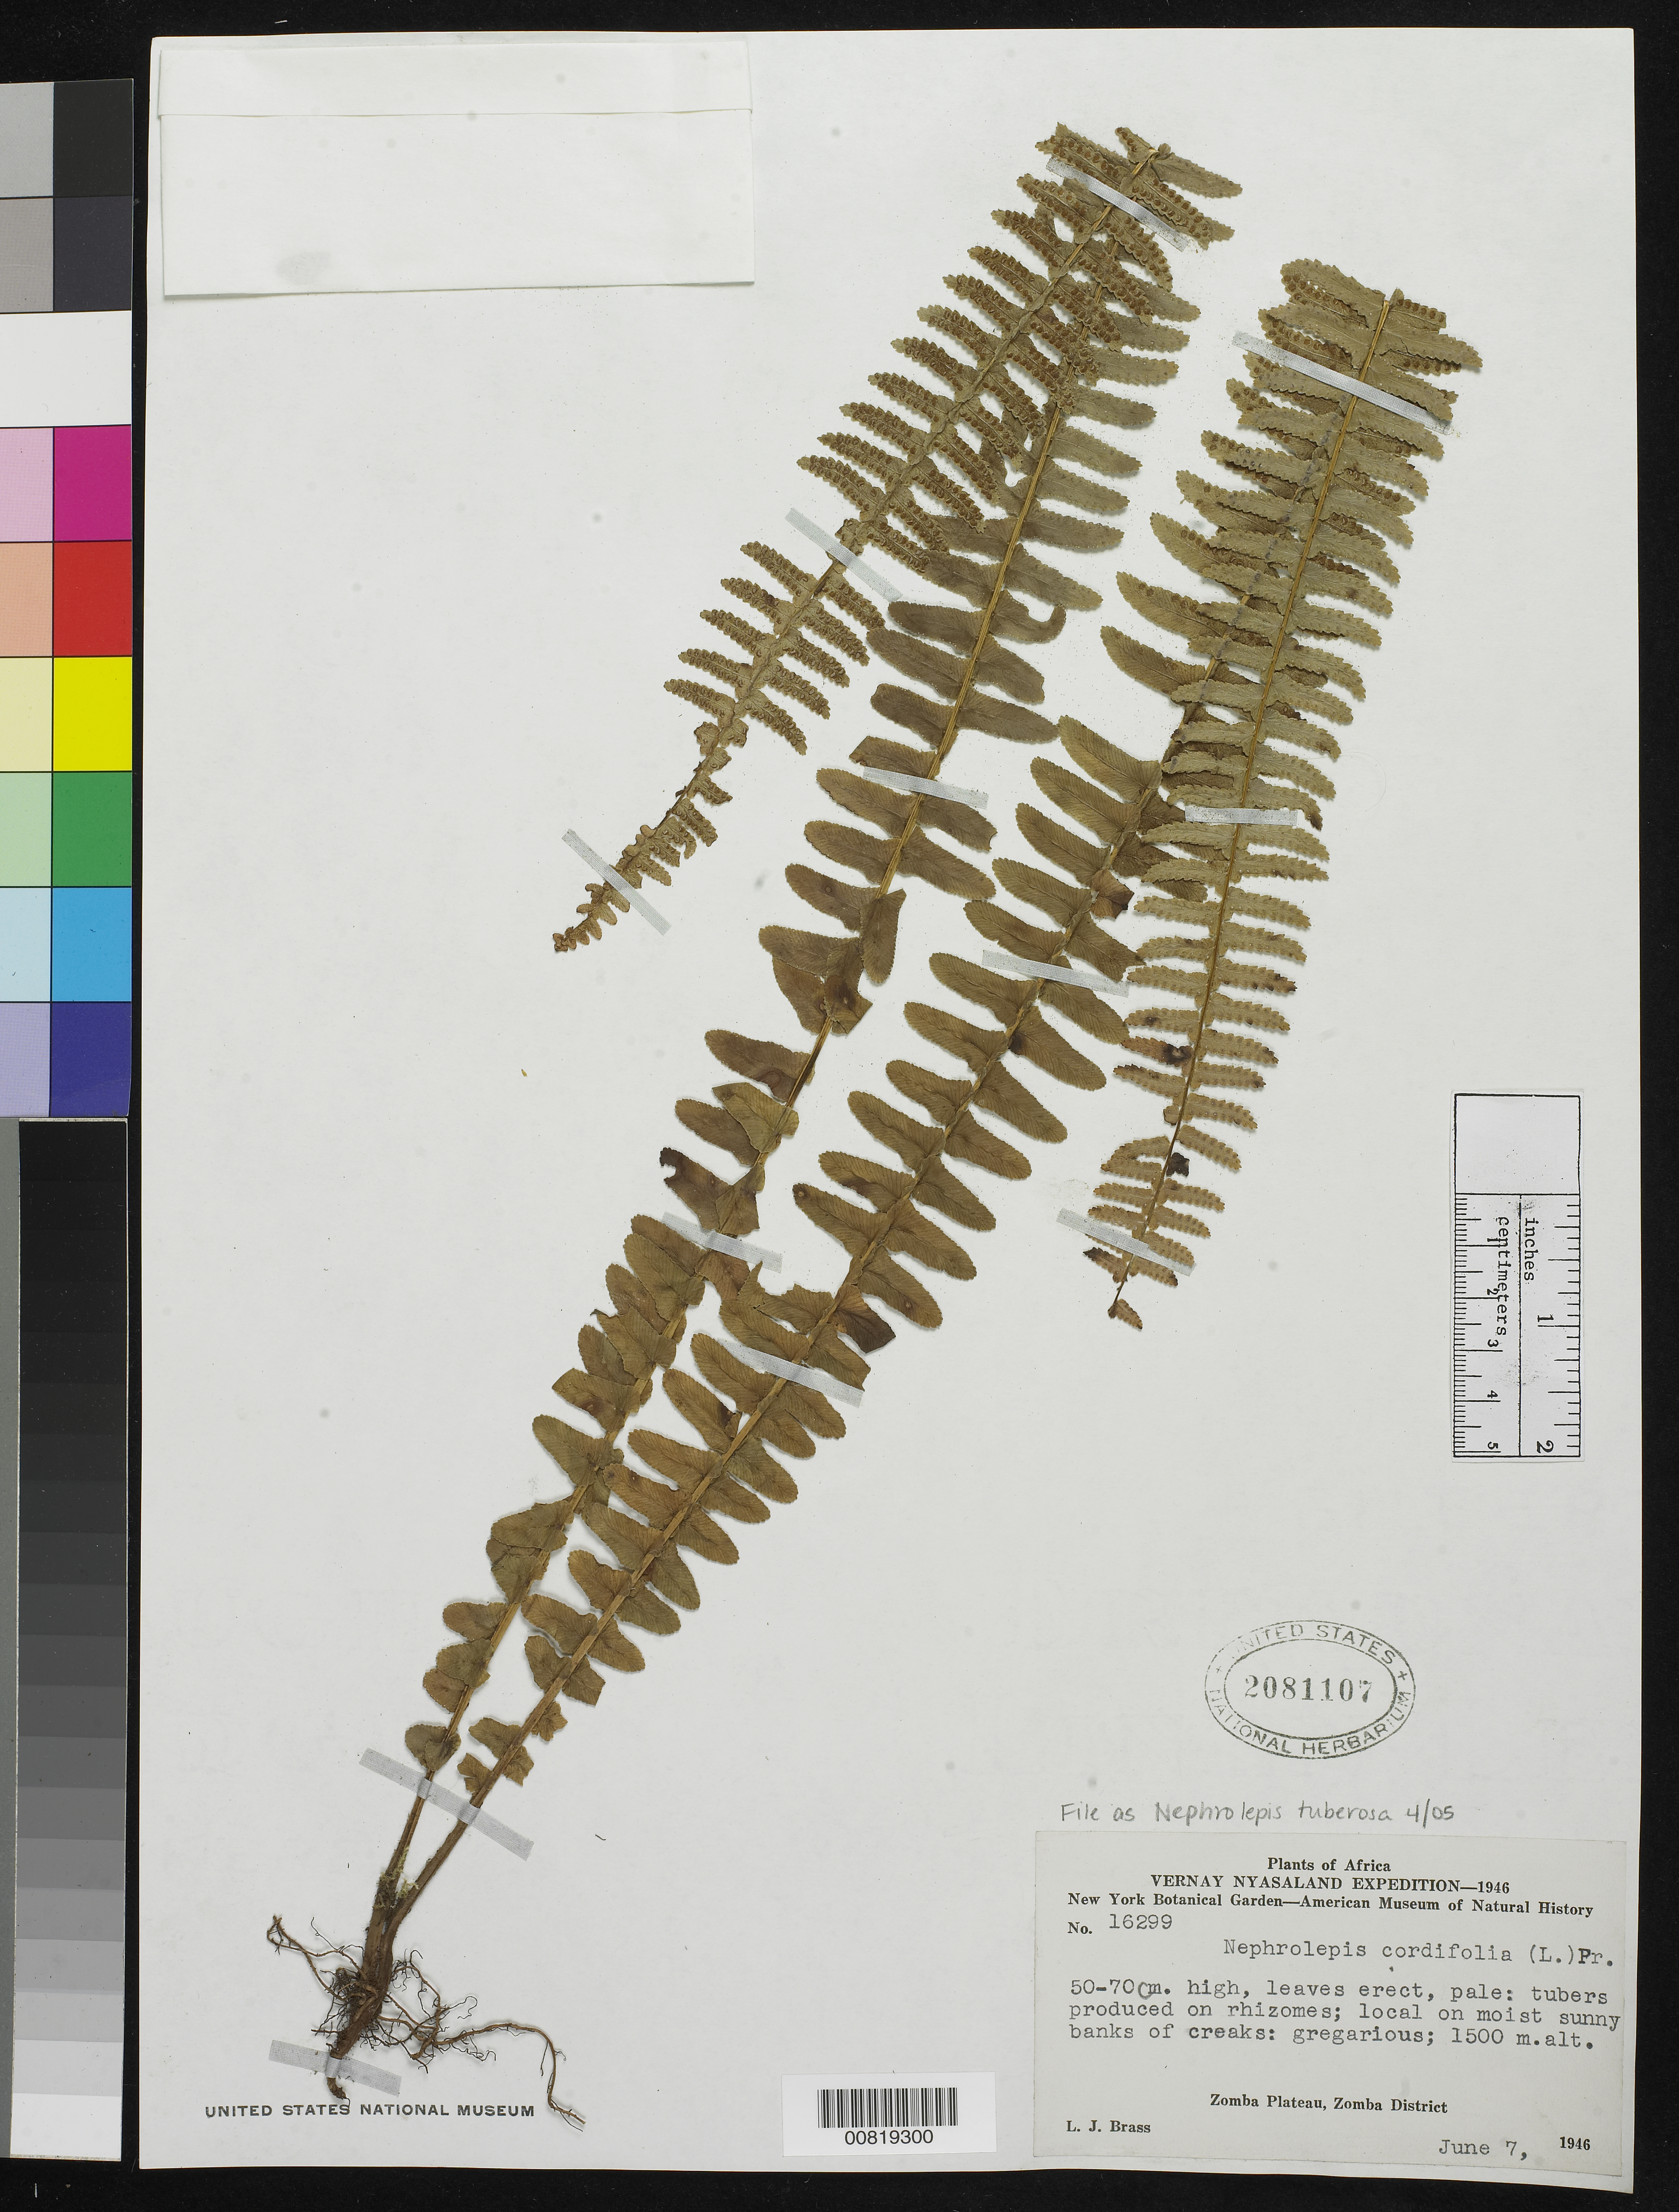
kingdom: Plantae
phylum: Tracheophyta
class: Polypodiopsida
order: Polypodiales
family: Nephrolepidaceae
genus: Nephrolepis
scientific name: Nephrolepis tuberosa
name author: (Willd.) C. Presl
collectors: L. J. Brass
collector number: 16299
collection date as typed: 7 Jun 1946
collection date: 1946-06-07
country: Malawi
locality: Zomba District, Zomba Plateau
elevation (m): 1500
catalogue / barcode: US 2081107